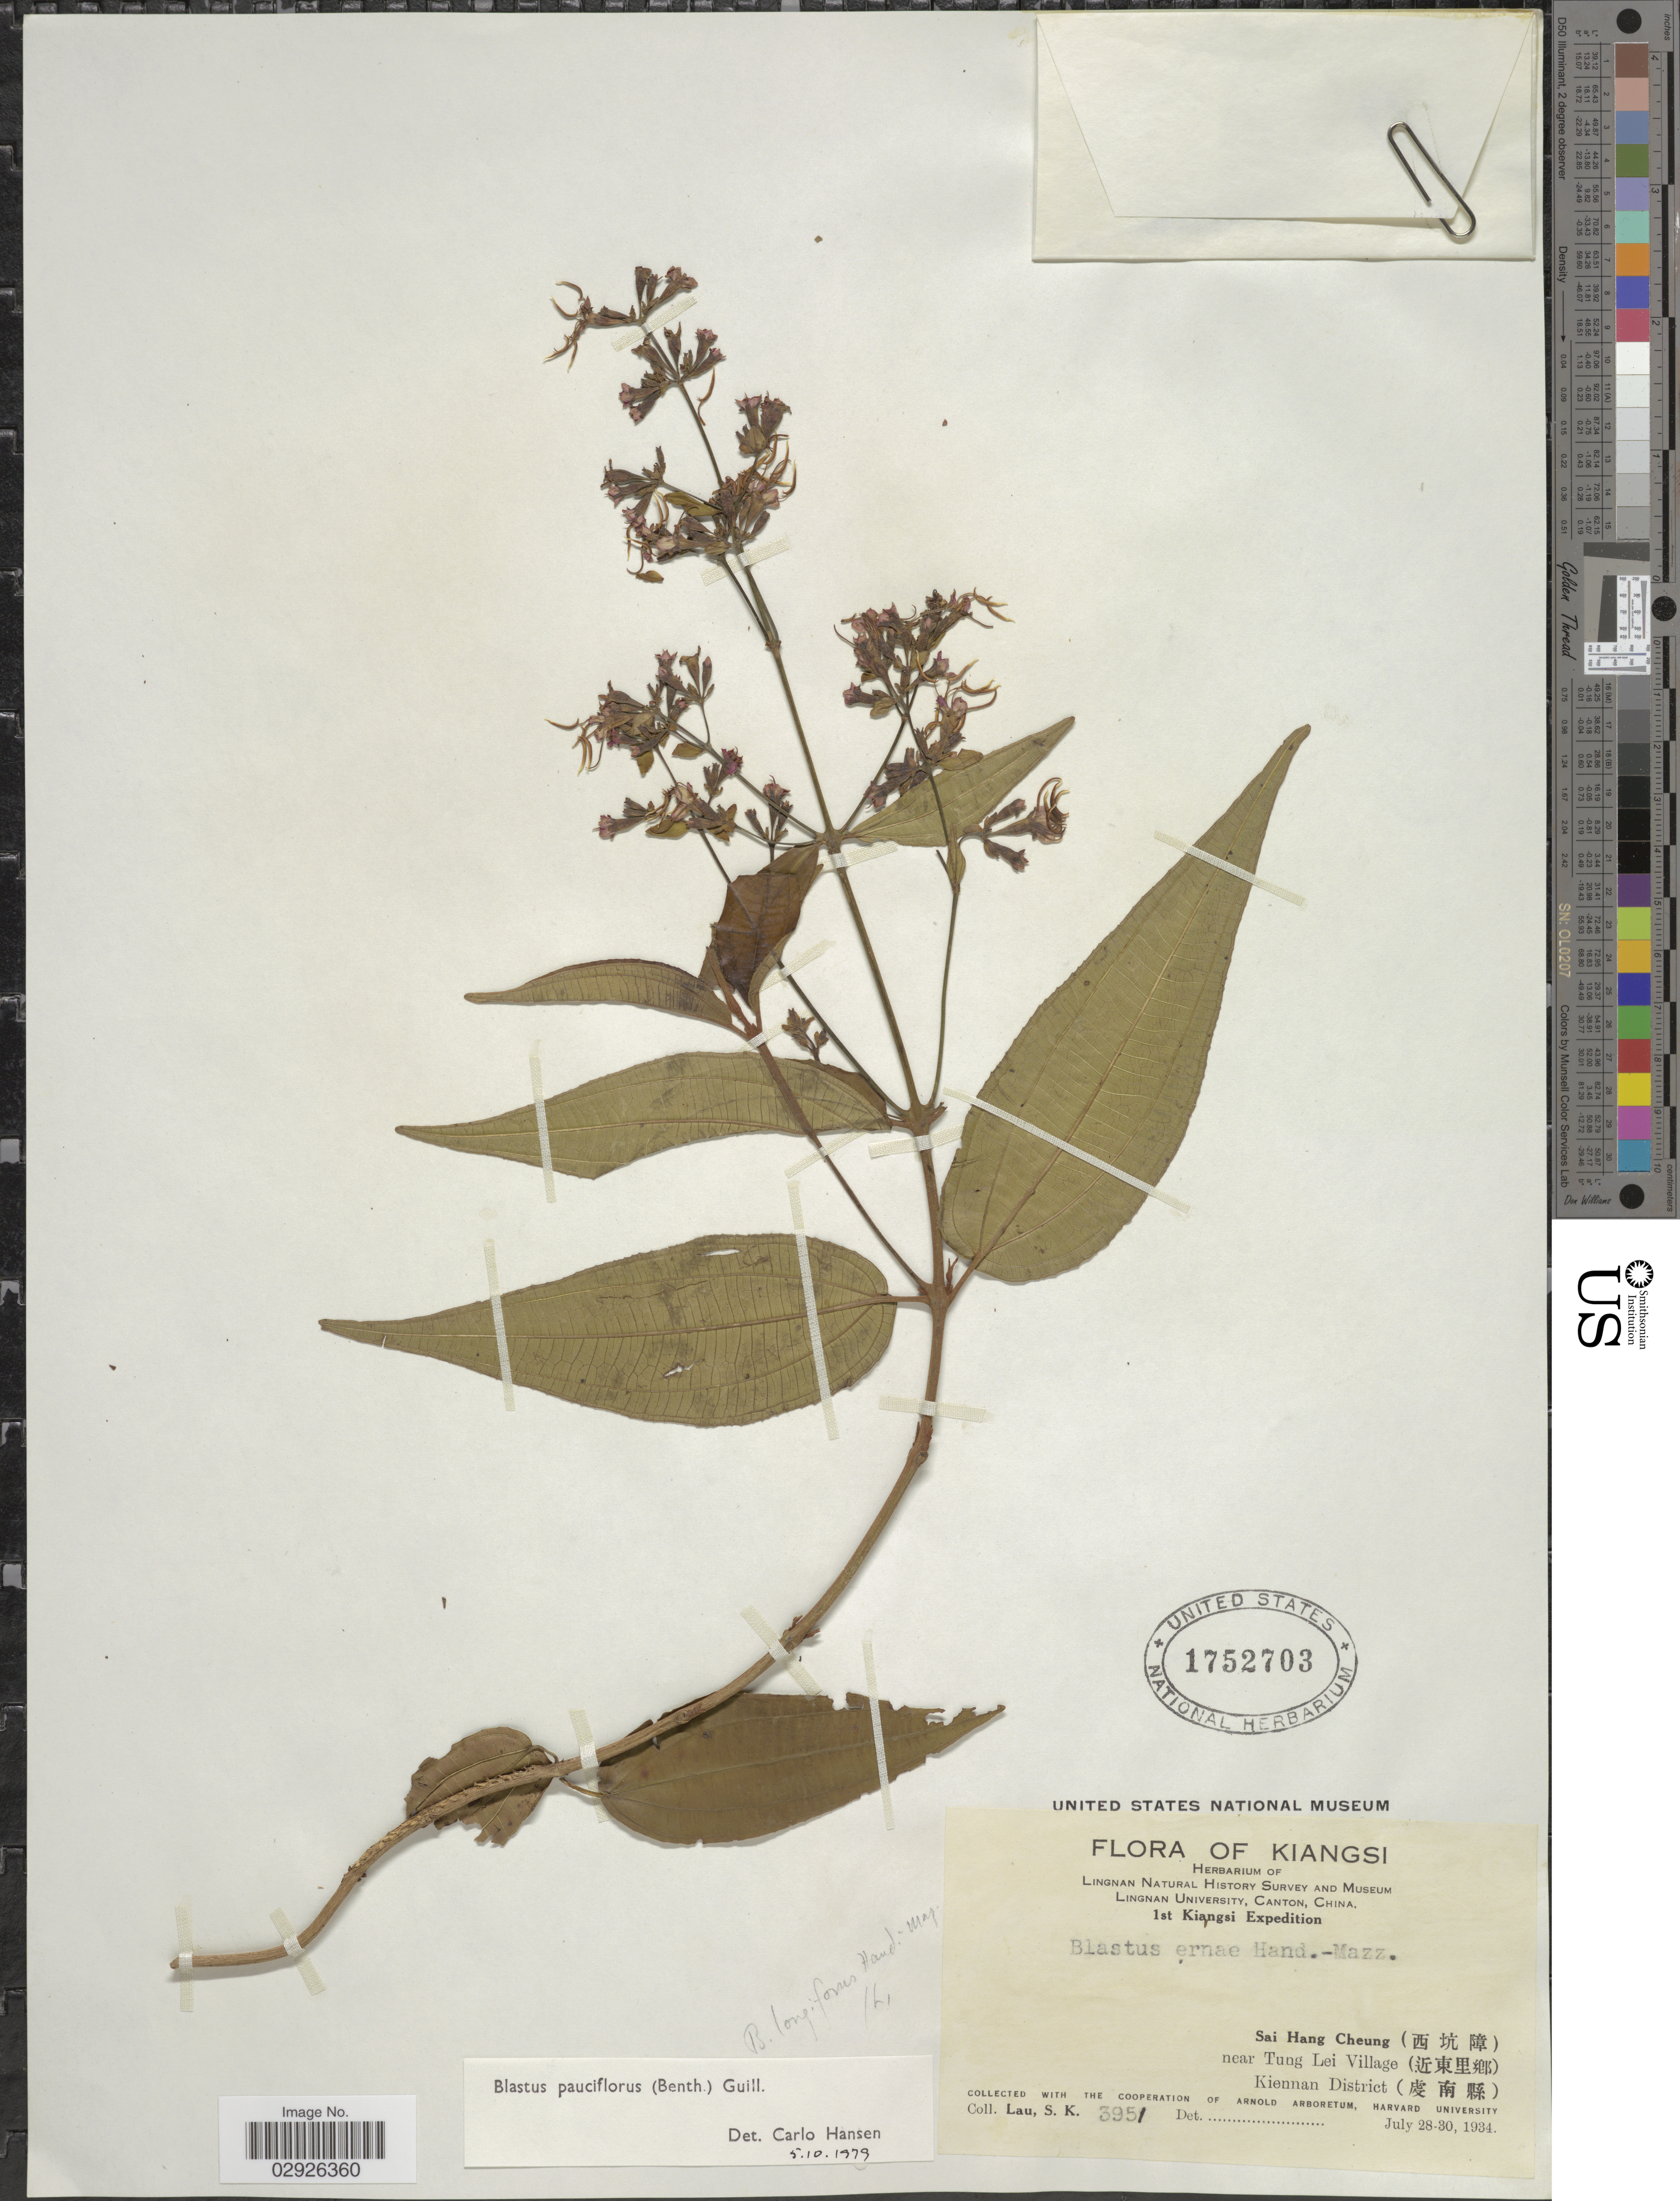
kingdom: Plantae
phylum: Tracheophyta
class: Magnoliopsida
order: Myrtales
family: Melastomataceae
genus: Blastus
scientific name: Blastus pauciflorus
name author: (Benth.) Guillaumin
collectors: S. K. Lau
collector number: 3951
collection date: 1934-07-28/1934-07-30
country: China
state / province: Jiangxi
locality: Kiangsi, Sai Hang Cheung, near Tung Lei Village, Kiennan District.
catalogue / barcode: US 1752703